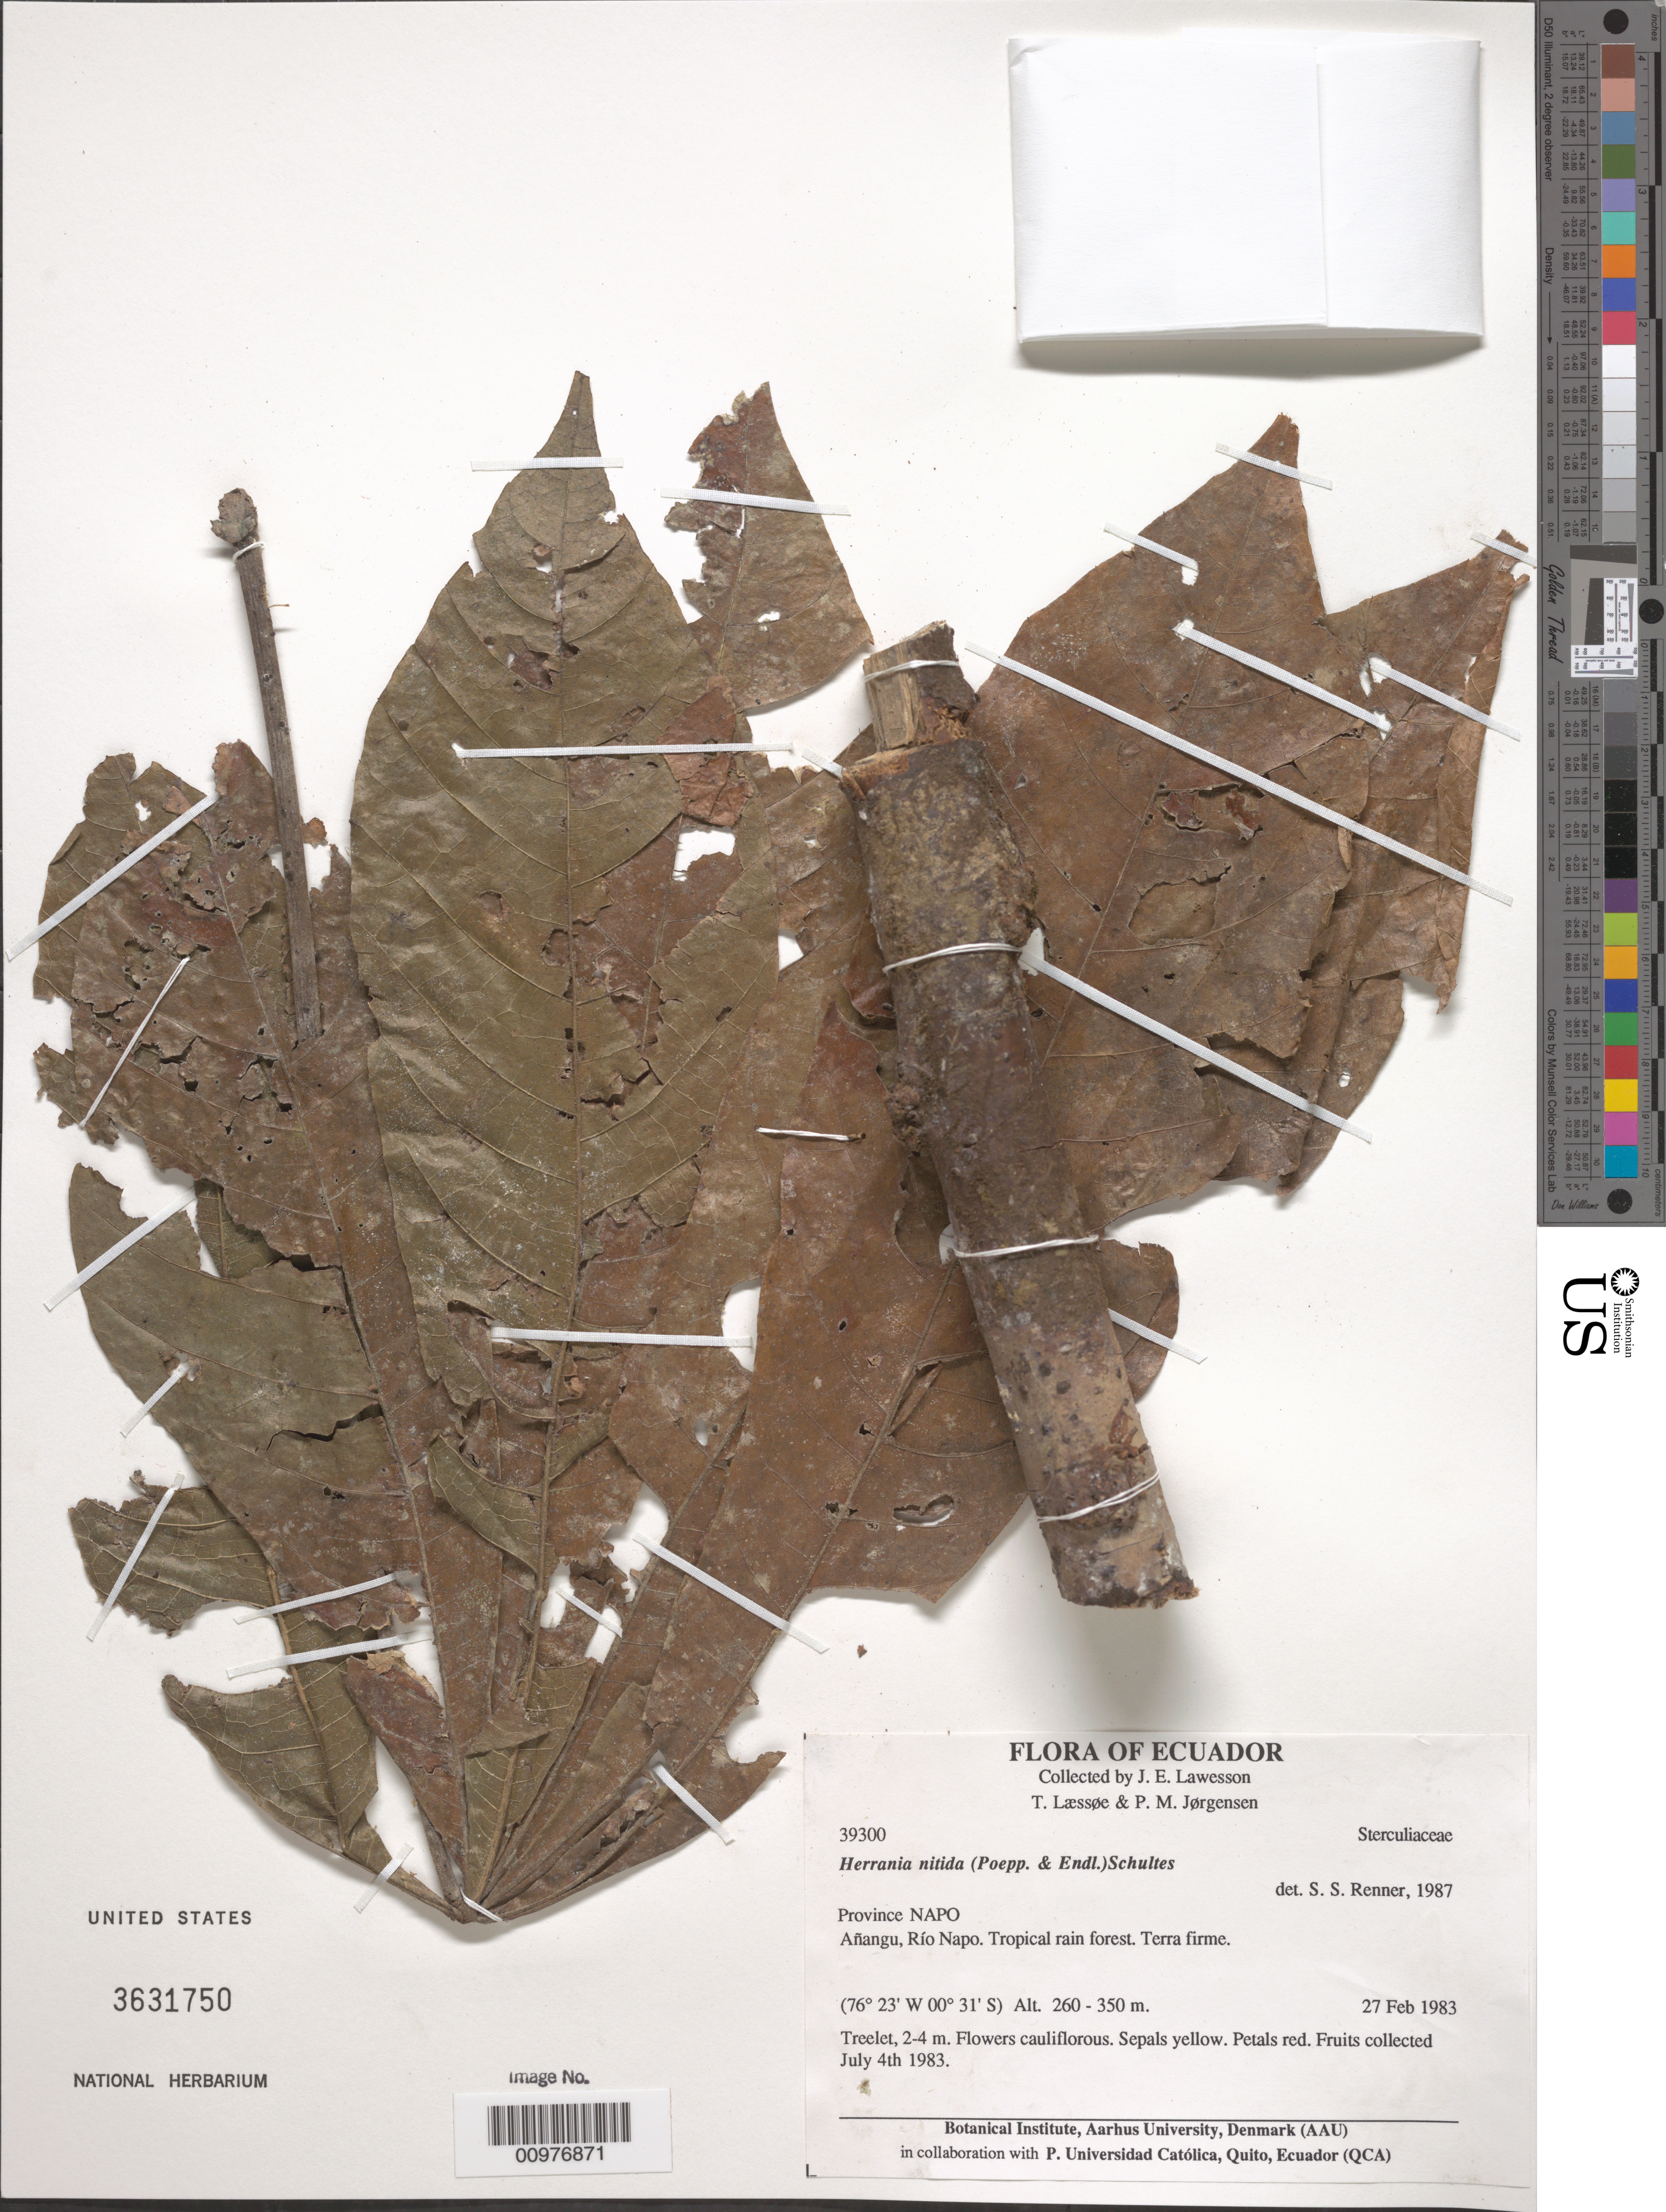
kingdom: Plantae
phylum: Tracheophyta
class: Magnoliopsida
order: Malvales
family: Malvaceae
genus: Herrania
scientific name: Herrania nitida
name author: (Poepp.) R.E. Schult.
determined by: Renner, S. S.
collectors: J. Lawesson, T. Laessøe & P. Jorgensen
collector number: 39300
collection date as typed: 27 Feb 1983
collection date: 1983-02-27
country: Ecuador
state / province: Napo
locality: Añangu, Río Napo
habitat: Tropical rain forest. Terra firme.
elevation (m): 260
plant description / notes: fruits collected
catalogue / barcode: US 3631750